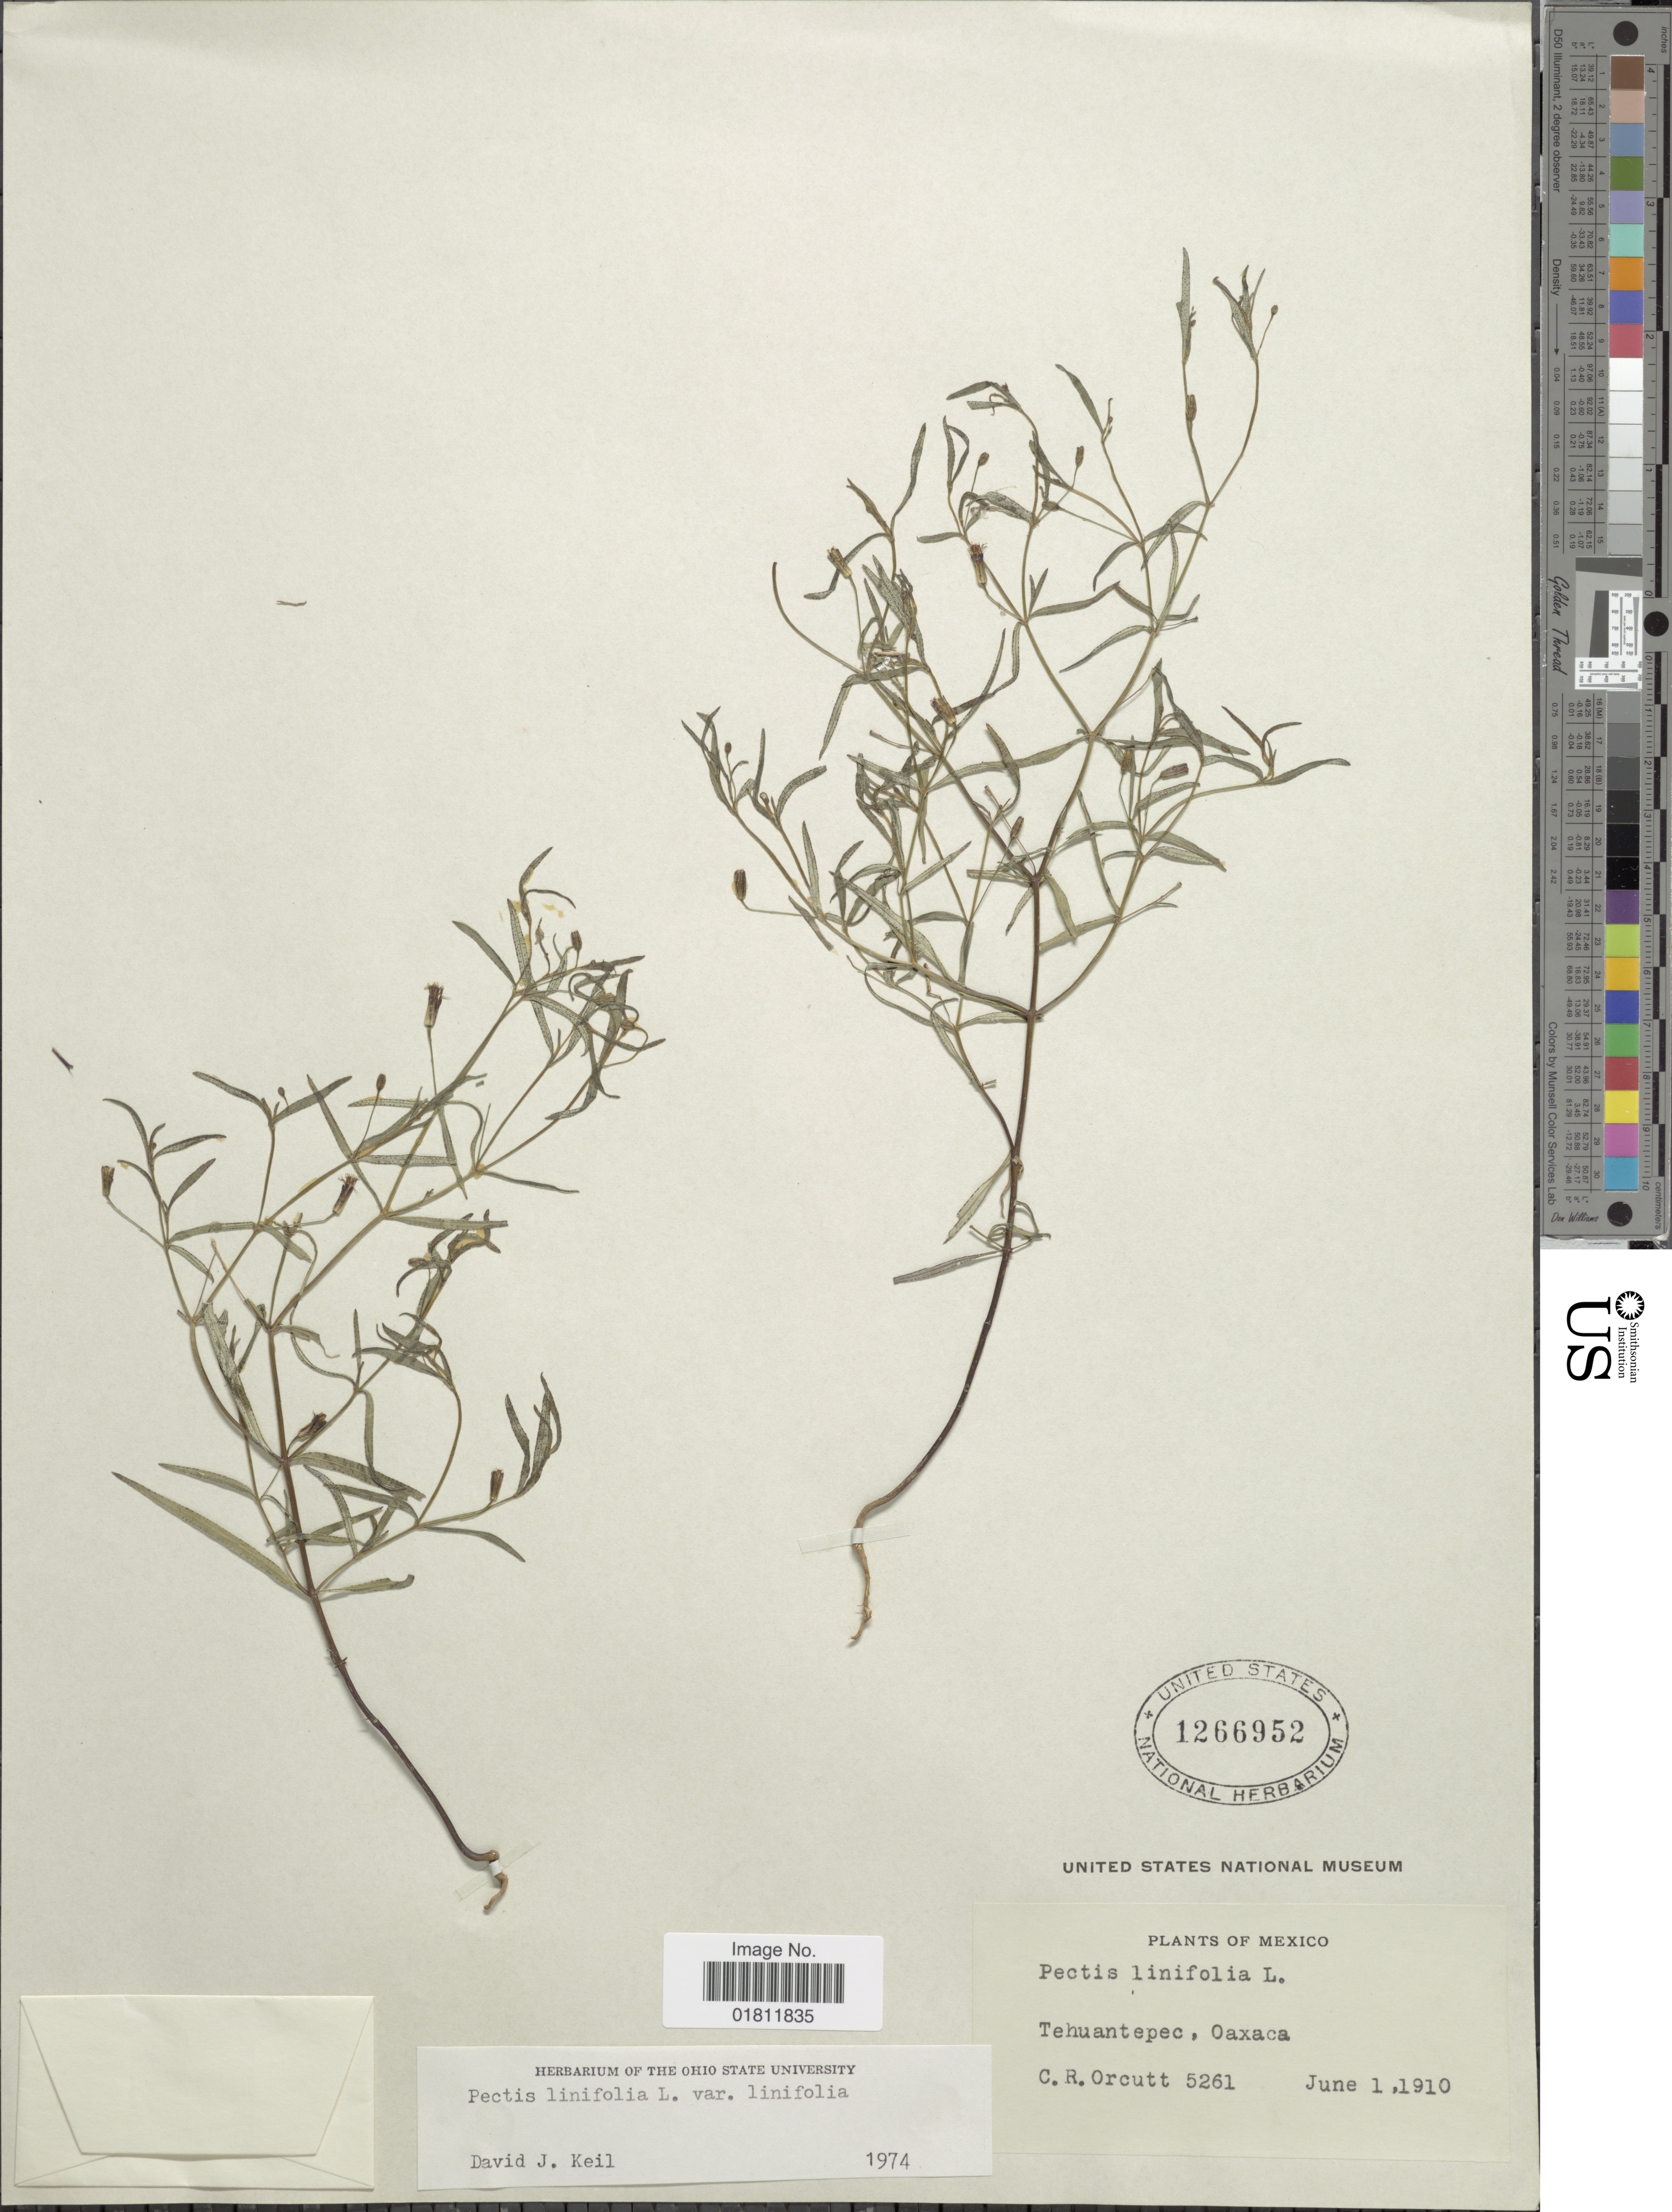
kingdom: Plantae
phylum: Tracheophyta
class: Magnoliopsida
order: Asterales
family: Asteraceae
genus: Pectis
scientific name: Pectis linifolia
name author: L.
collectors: C. R. Orcutt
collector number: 5261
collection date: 1910-06-01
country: Mexico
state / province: Oaxaca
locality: Mexico. Tehuantepec, Oaxaca.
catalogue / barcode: US 1266952